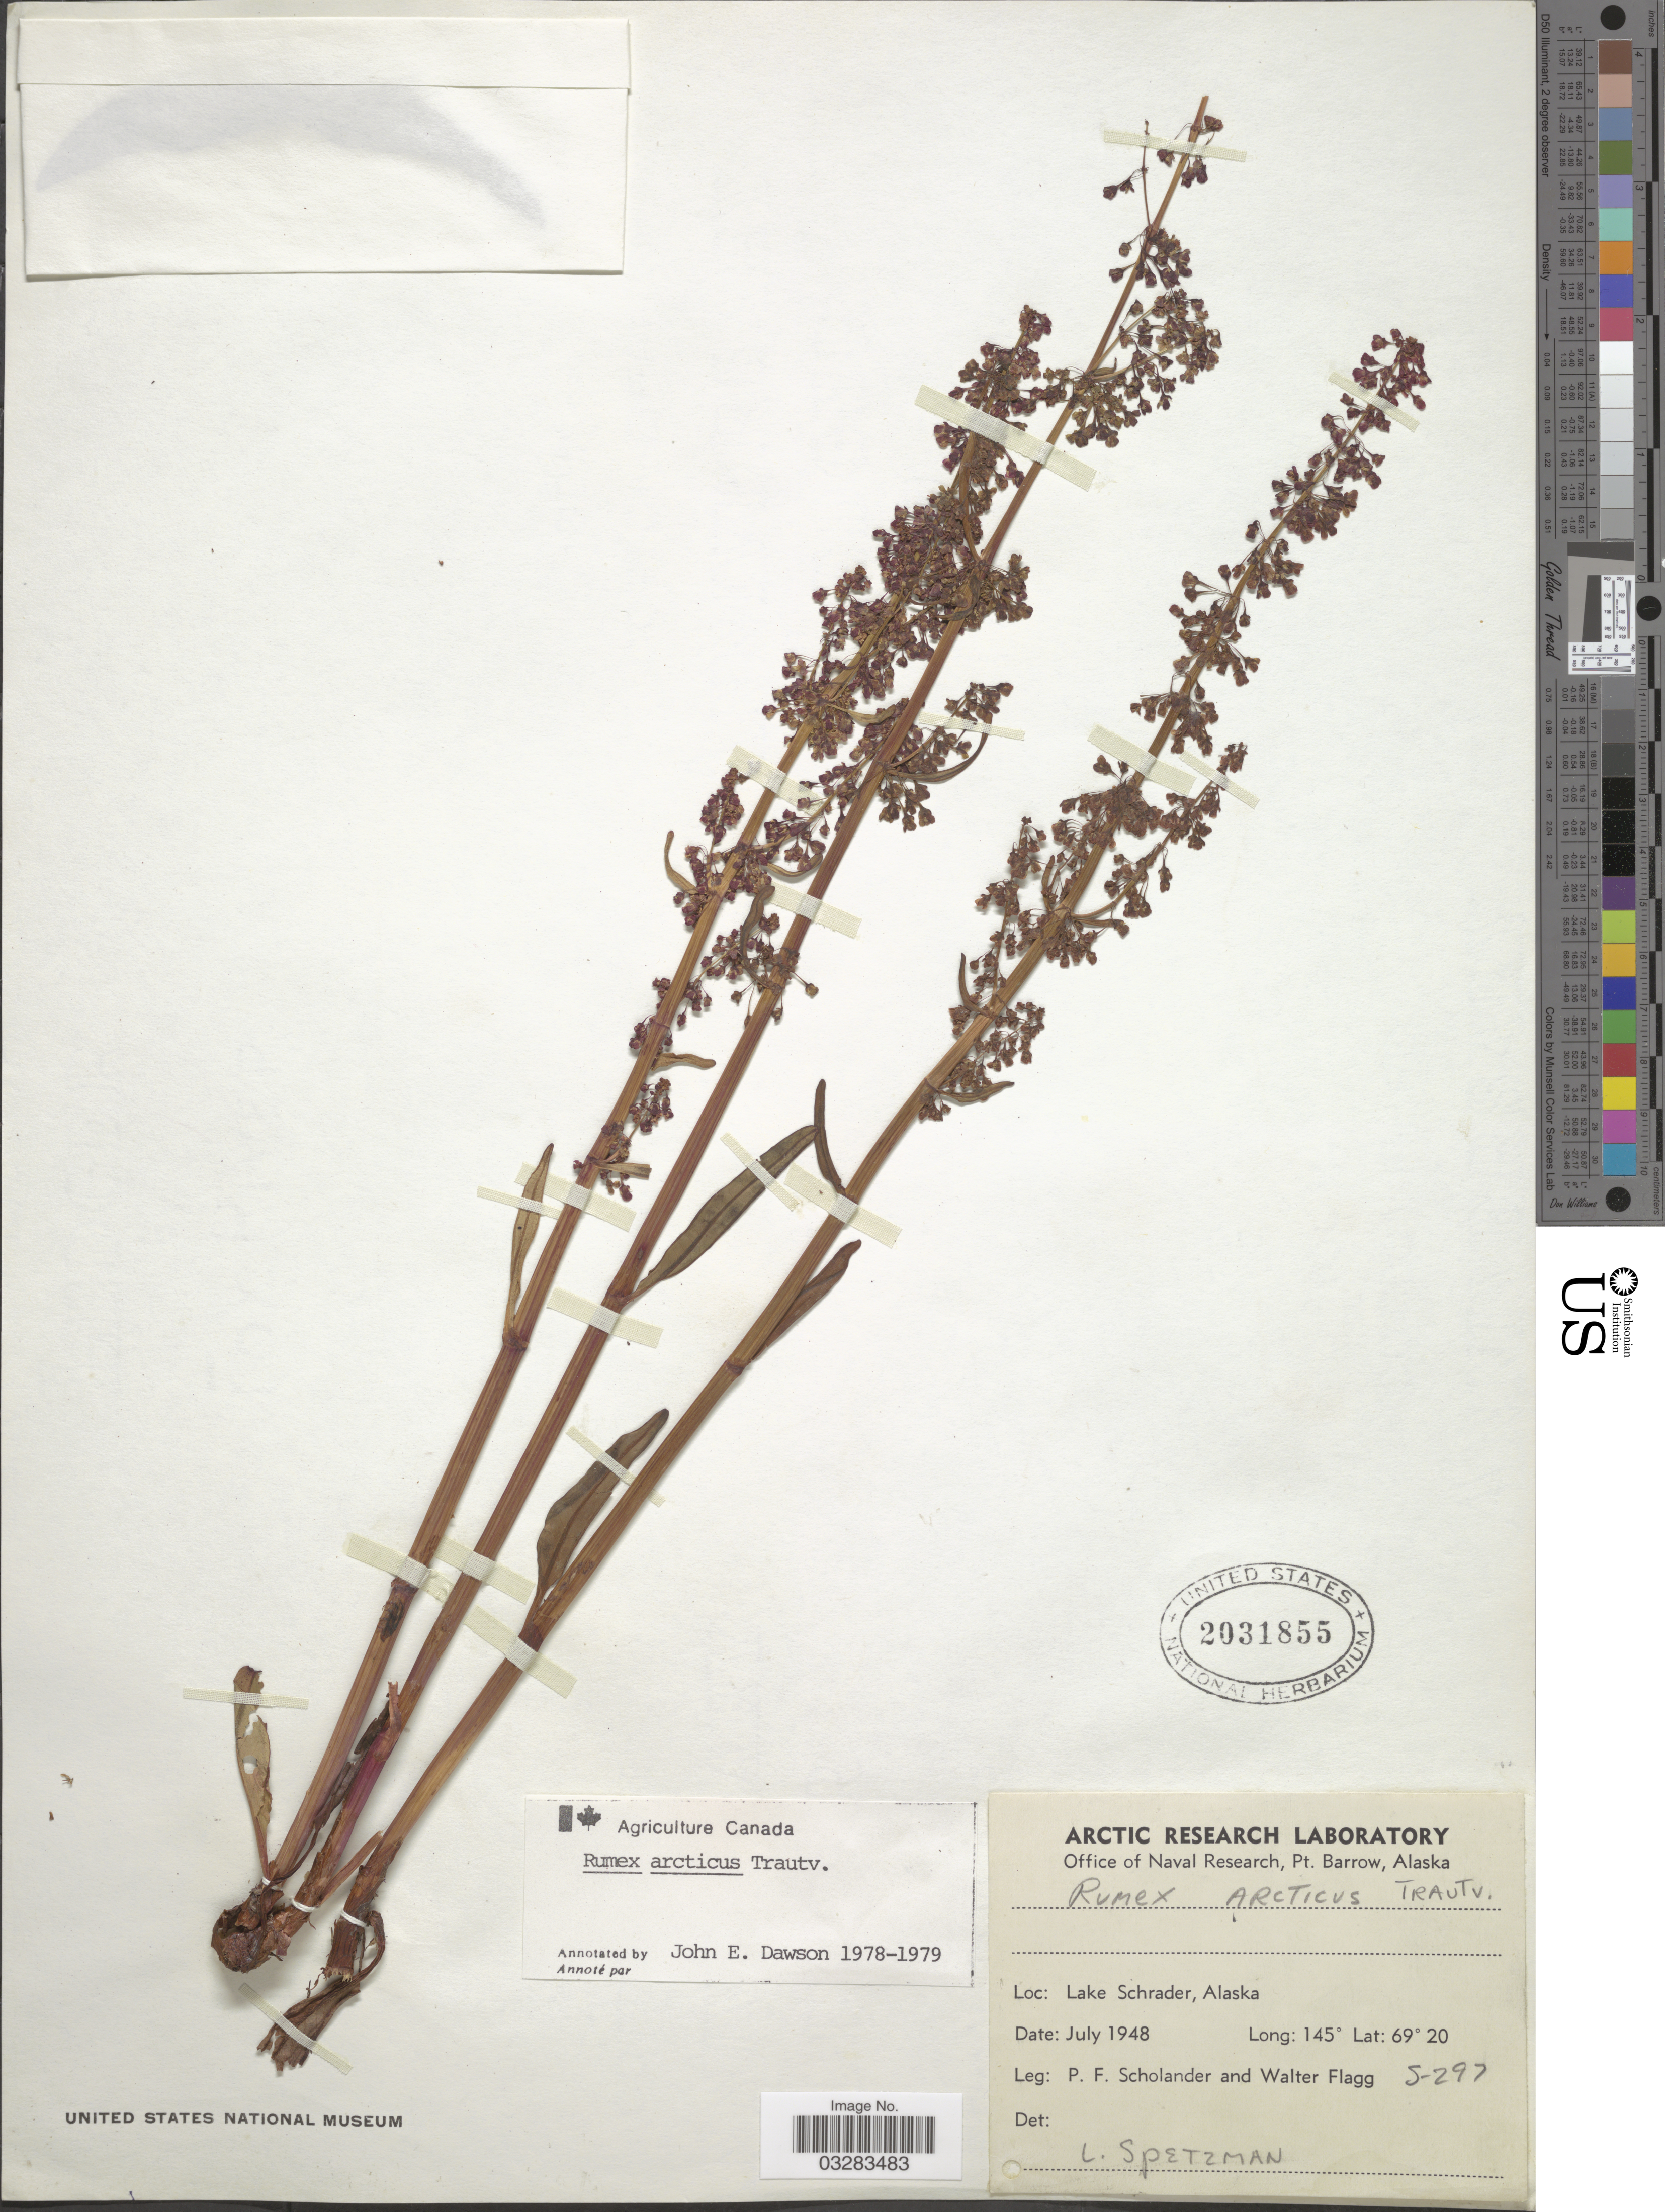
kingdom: Plantae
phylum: Tracheophyta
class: Magnoliopsida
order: Caryophyllales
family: Polygonaceae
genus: Rumex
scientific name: Rumex arcticus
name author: Trautv.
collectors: P. Scholander & W. Flagg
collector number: S-297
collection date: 1948-07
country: United States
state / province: Alaska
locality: Lake Schrader.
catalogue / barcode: US 2031855